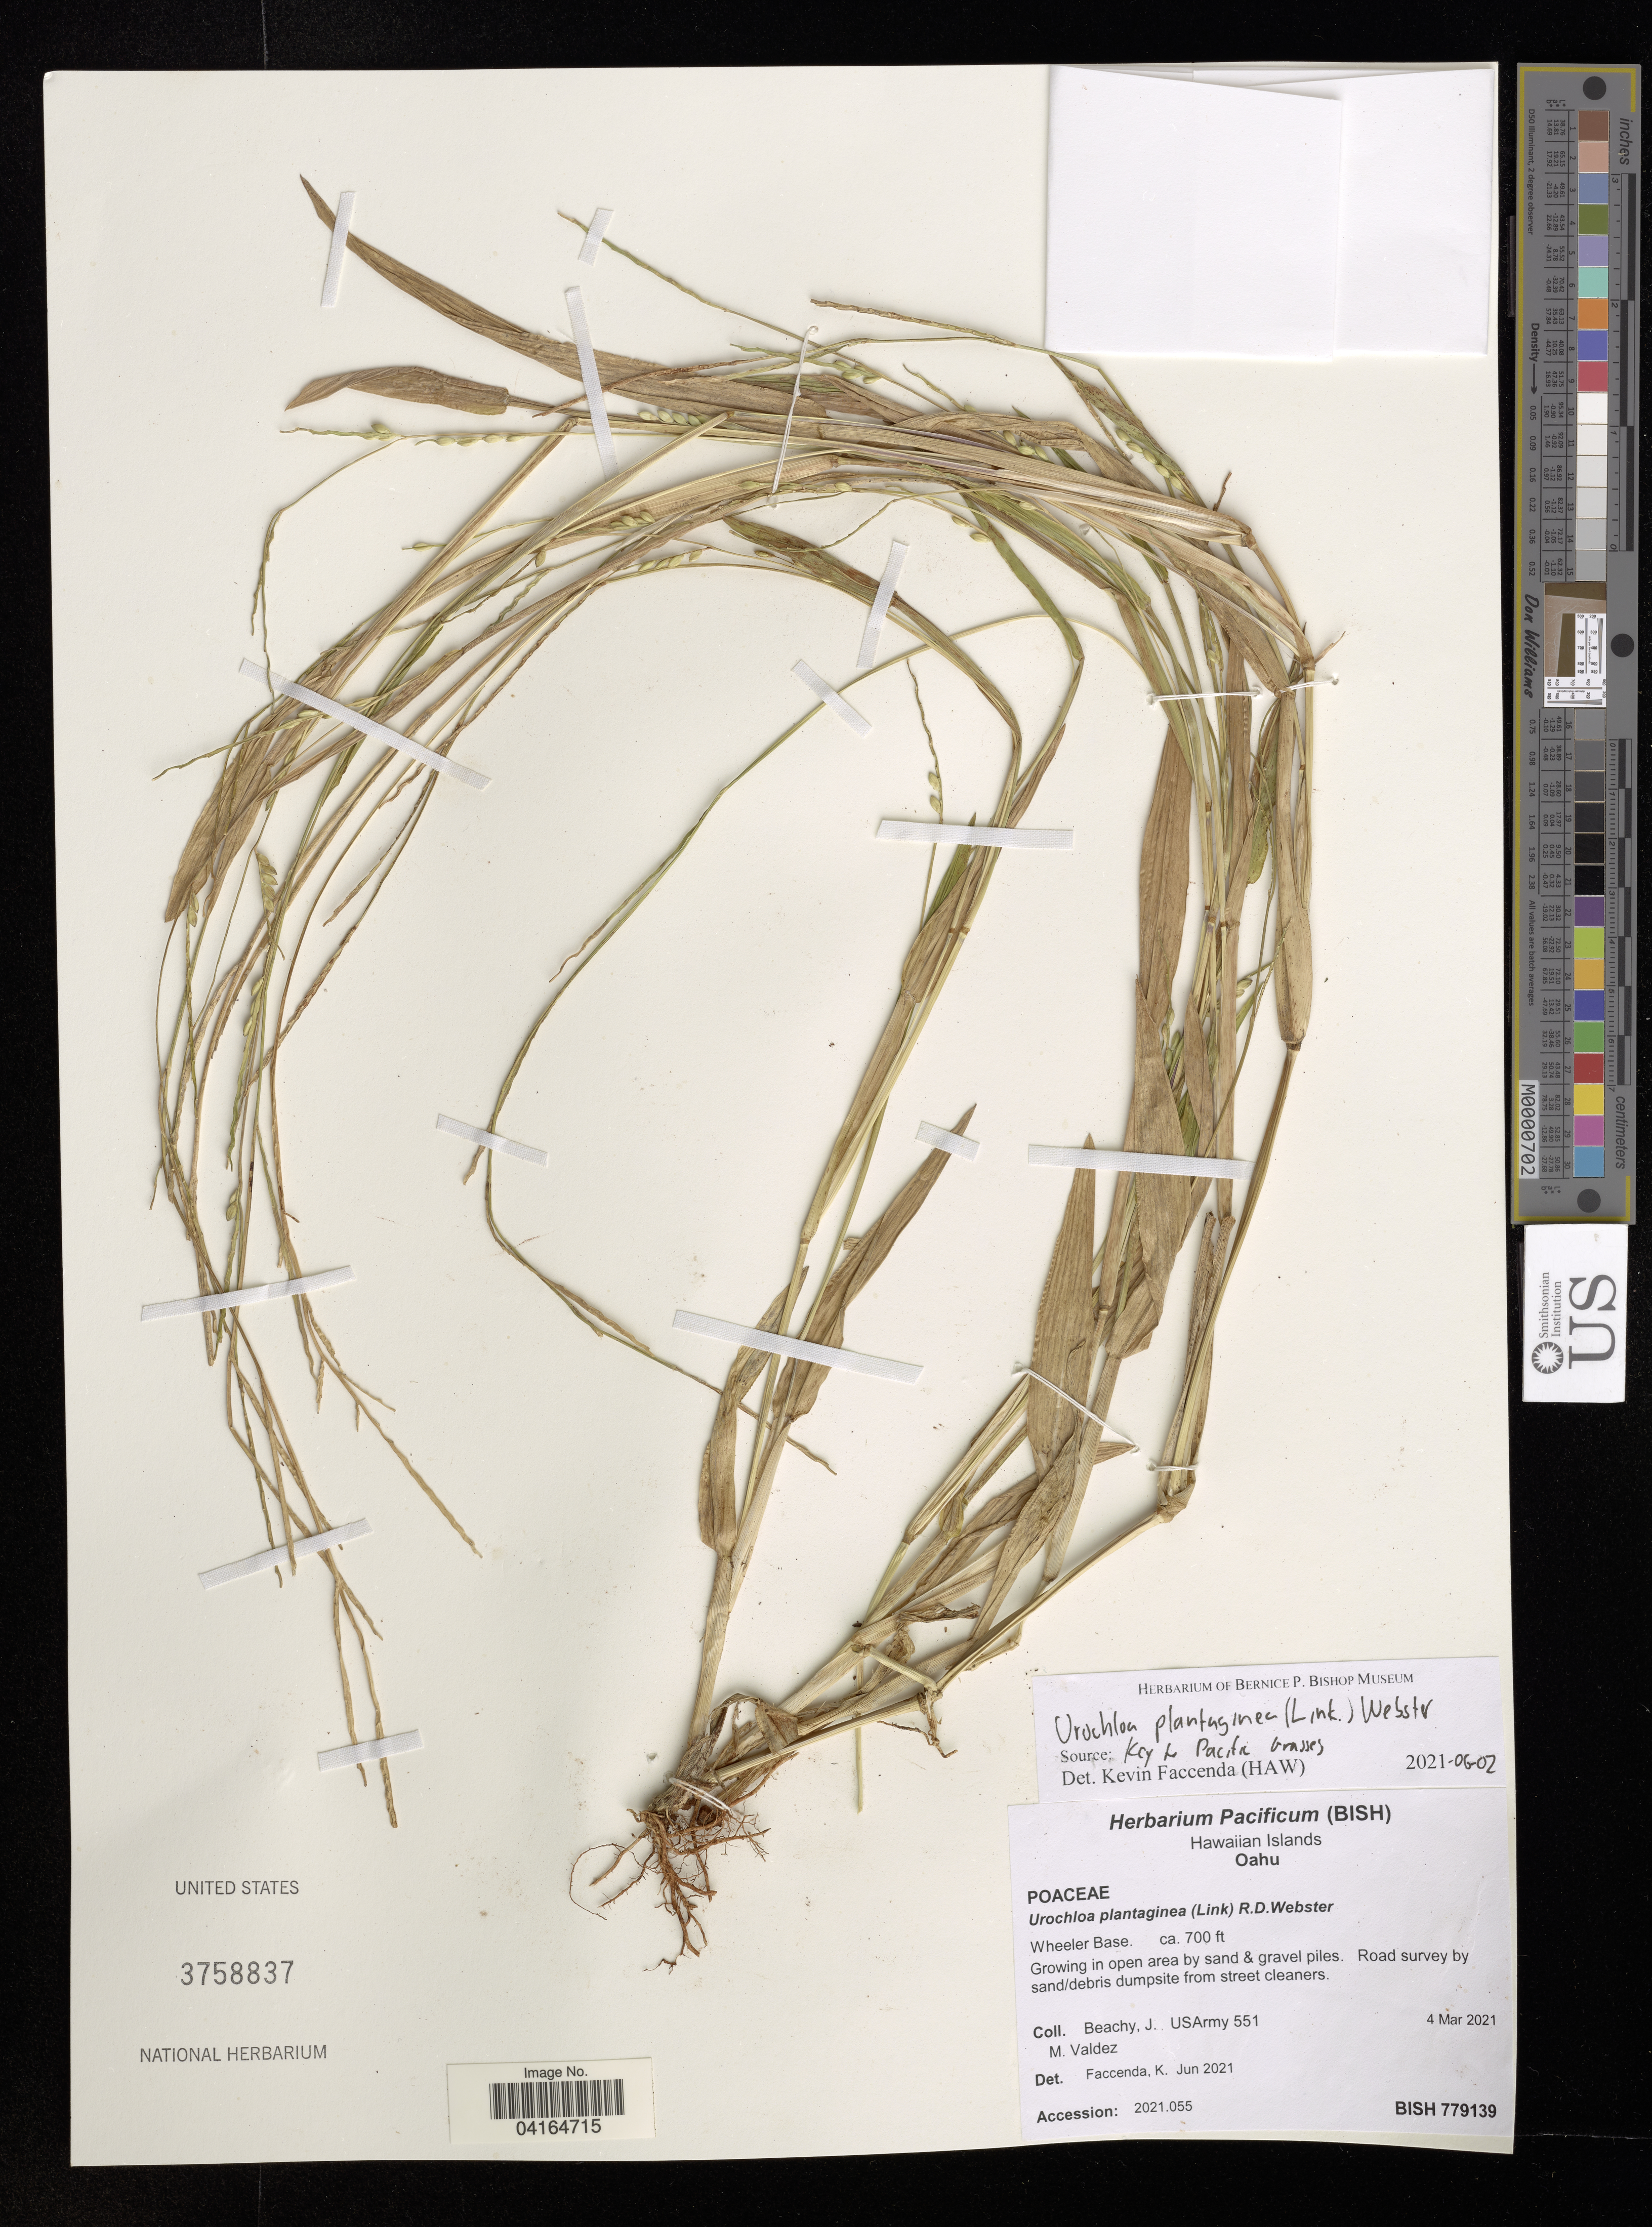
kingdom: Plantae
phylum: Tracheophyta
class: Liliopsida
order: Poales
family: Poaceae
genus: Urochloa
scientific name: Urochloa plantaginea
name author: (Link) R.D. Webster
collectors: J. Beachy & M. Valdez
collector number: USArmy 551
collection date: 2021-03-04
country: United States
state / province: Hawaii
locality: Oahu.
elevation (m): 213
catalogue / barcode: US 3758837